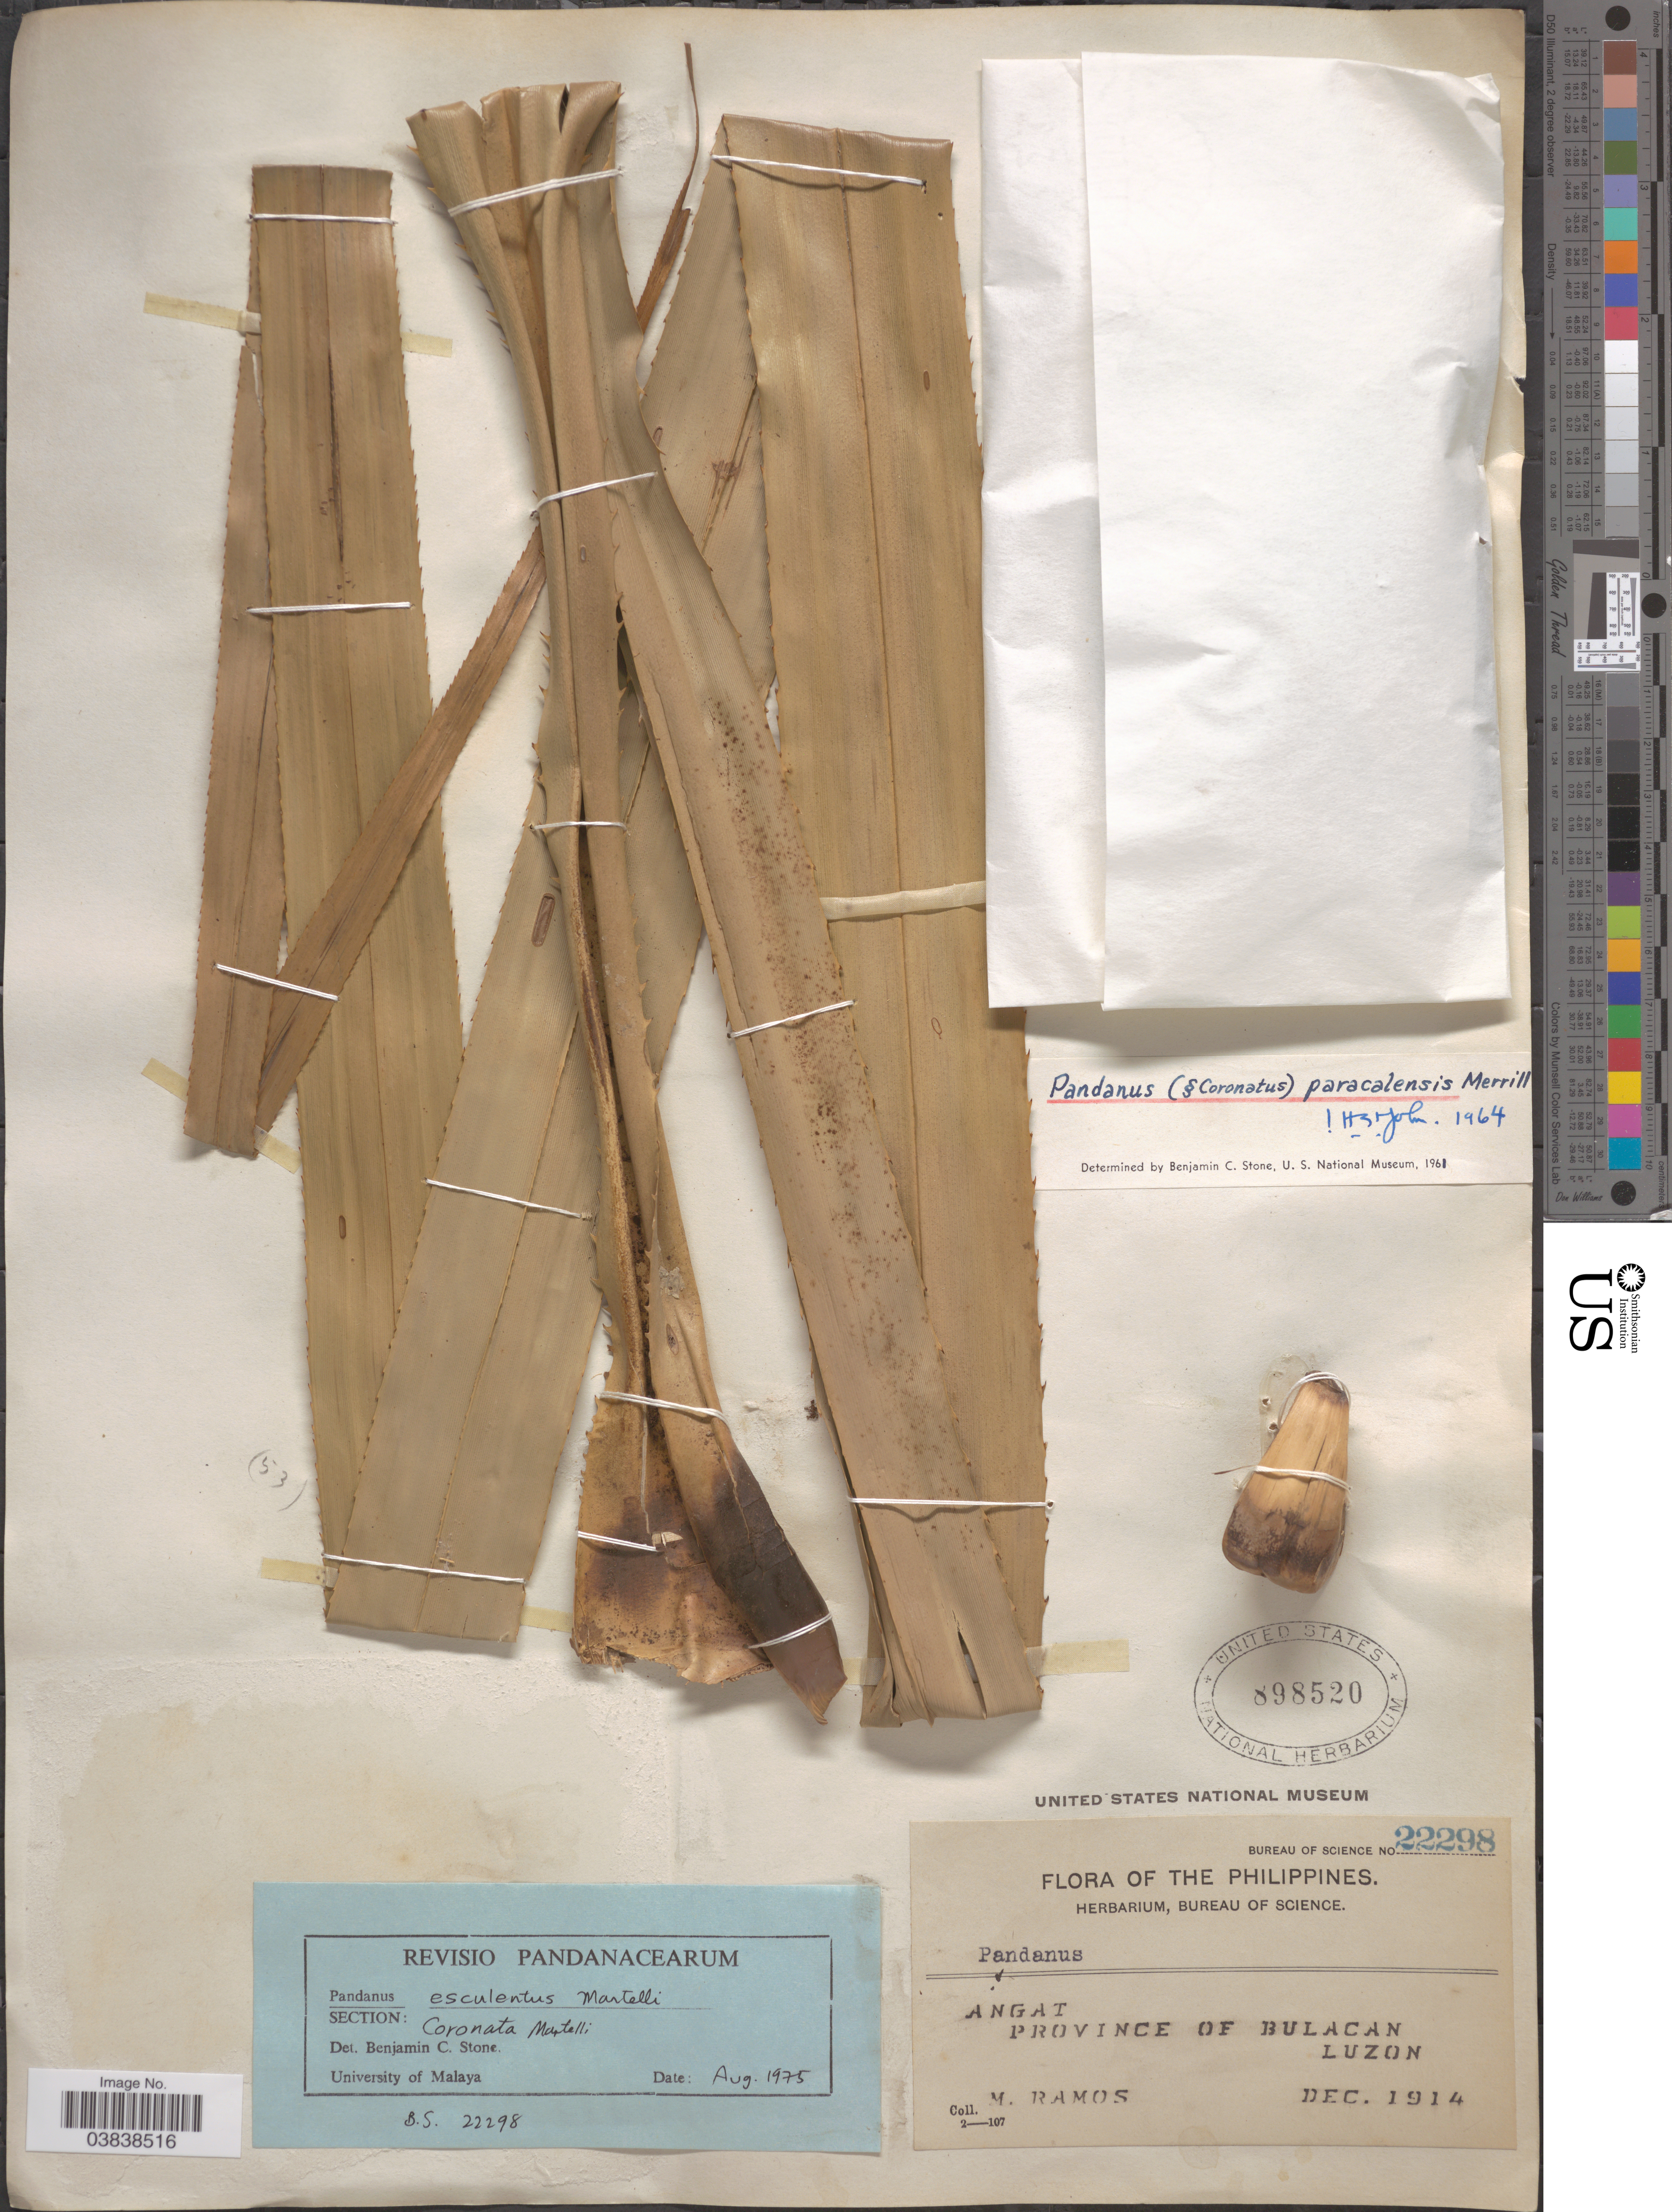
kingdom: Plantae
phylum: Tracheophyta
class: Liliopsida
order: Pandanales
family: Pandanaceae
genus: Pandanus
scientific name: Pandanus esculentus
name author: Martelli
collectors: M. Ramos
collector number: Bureau of Science 22298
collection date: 1914-12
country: Philippines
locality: Angat, Province of Bulacan, Luzon.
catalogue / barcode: US 898520